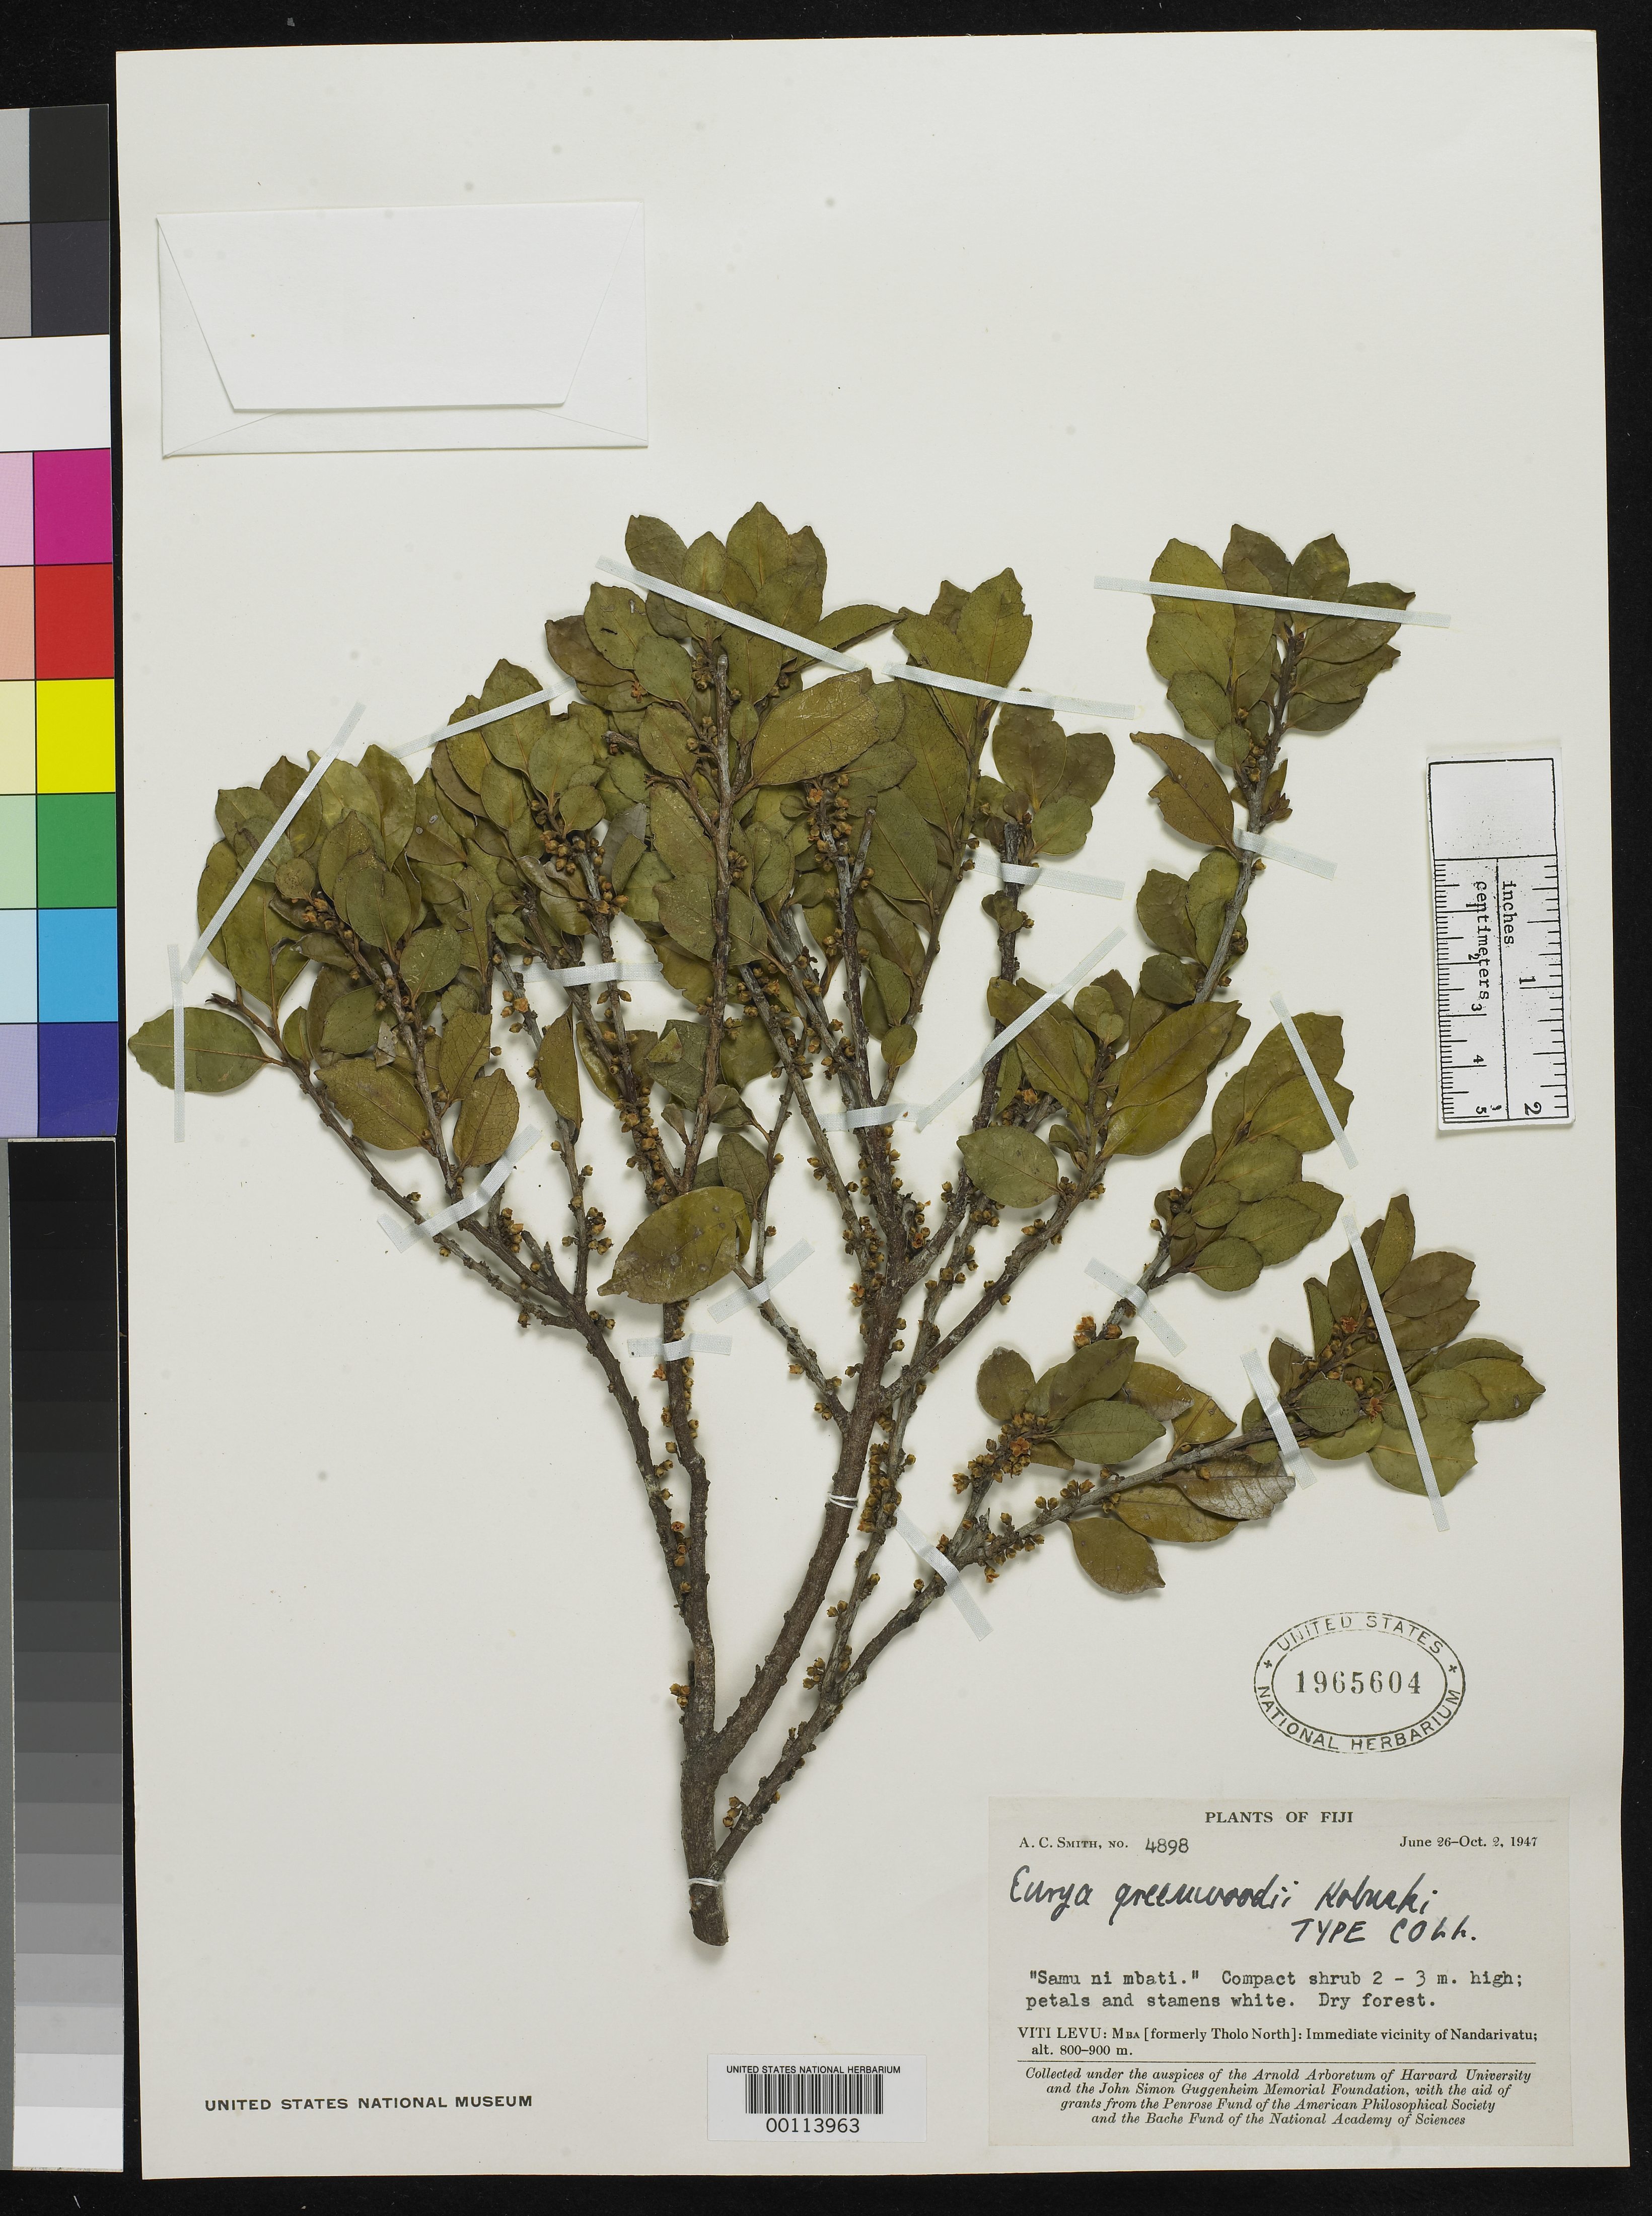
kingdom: Plantae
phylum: Tracheophyta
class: Magnoliopsida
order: Ericales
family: Pentaphylacaceae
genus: Eurya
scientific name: Eurya greenwoodii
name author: Kobuski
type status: Isotype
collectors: A. C. Smith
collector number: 4898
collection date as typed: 26 Jun 1947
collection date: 1947-06-26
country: Fiji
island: Viti Levu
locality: Mba, vicinity of Nandarivatu. [Viti Levu Group]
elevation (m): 800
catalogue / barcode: US 1965604